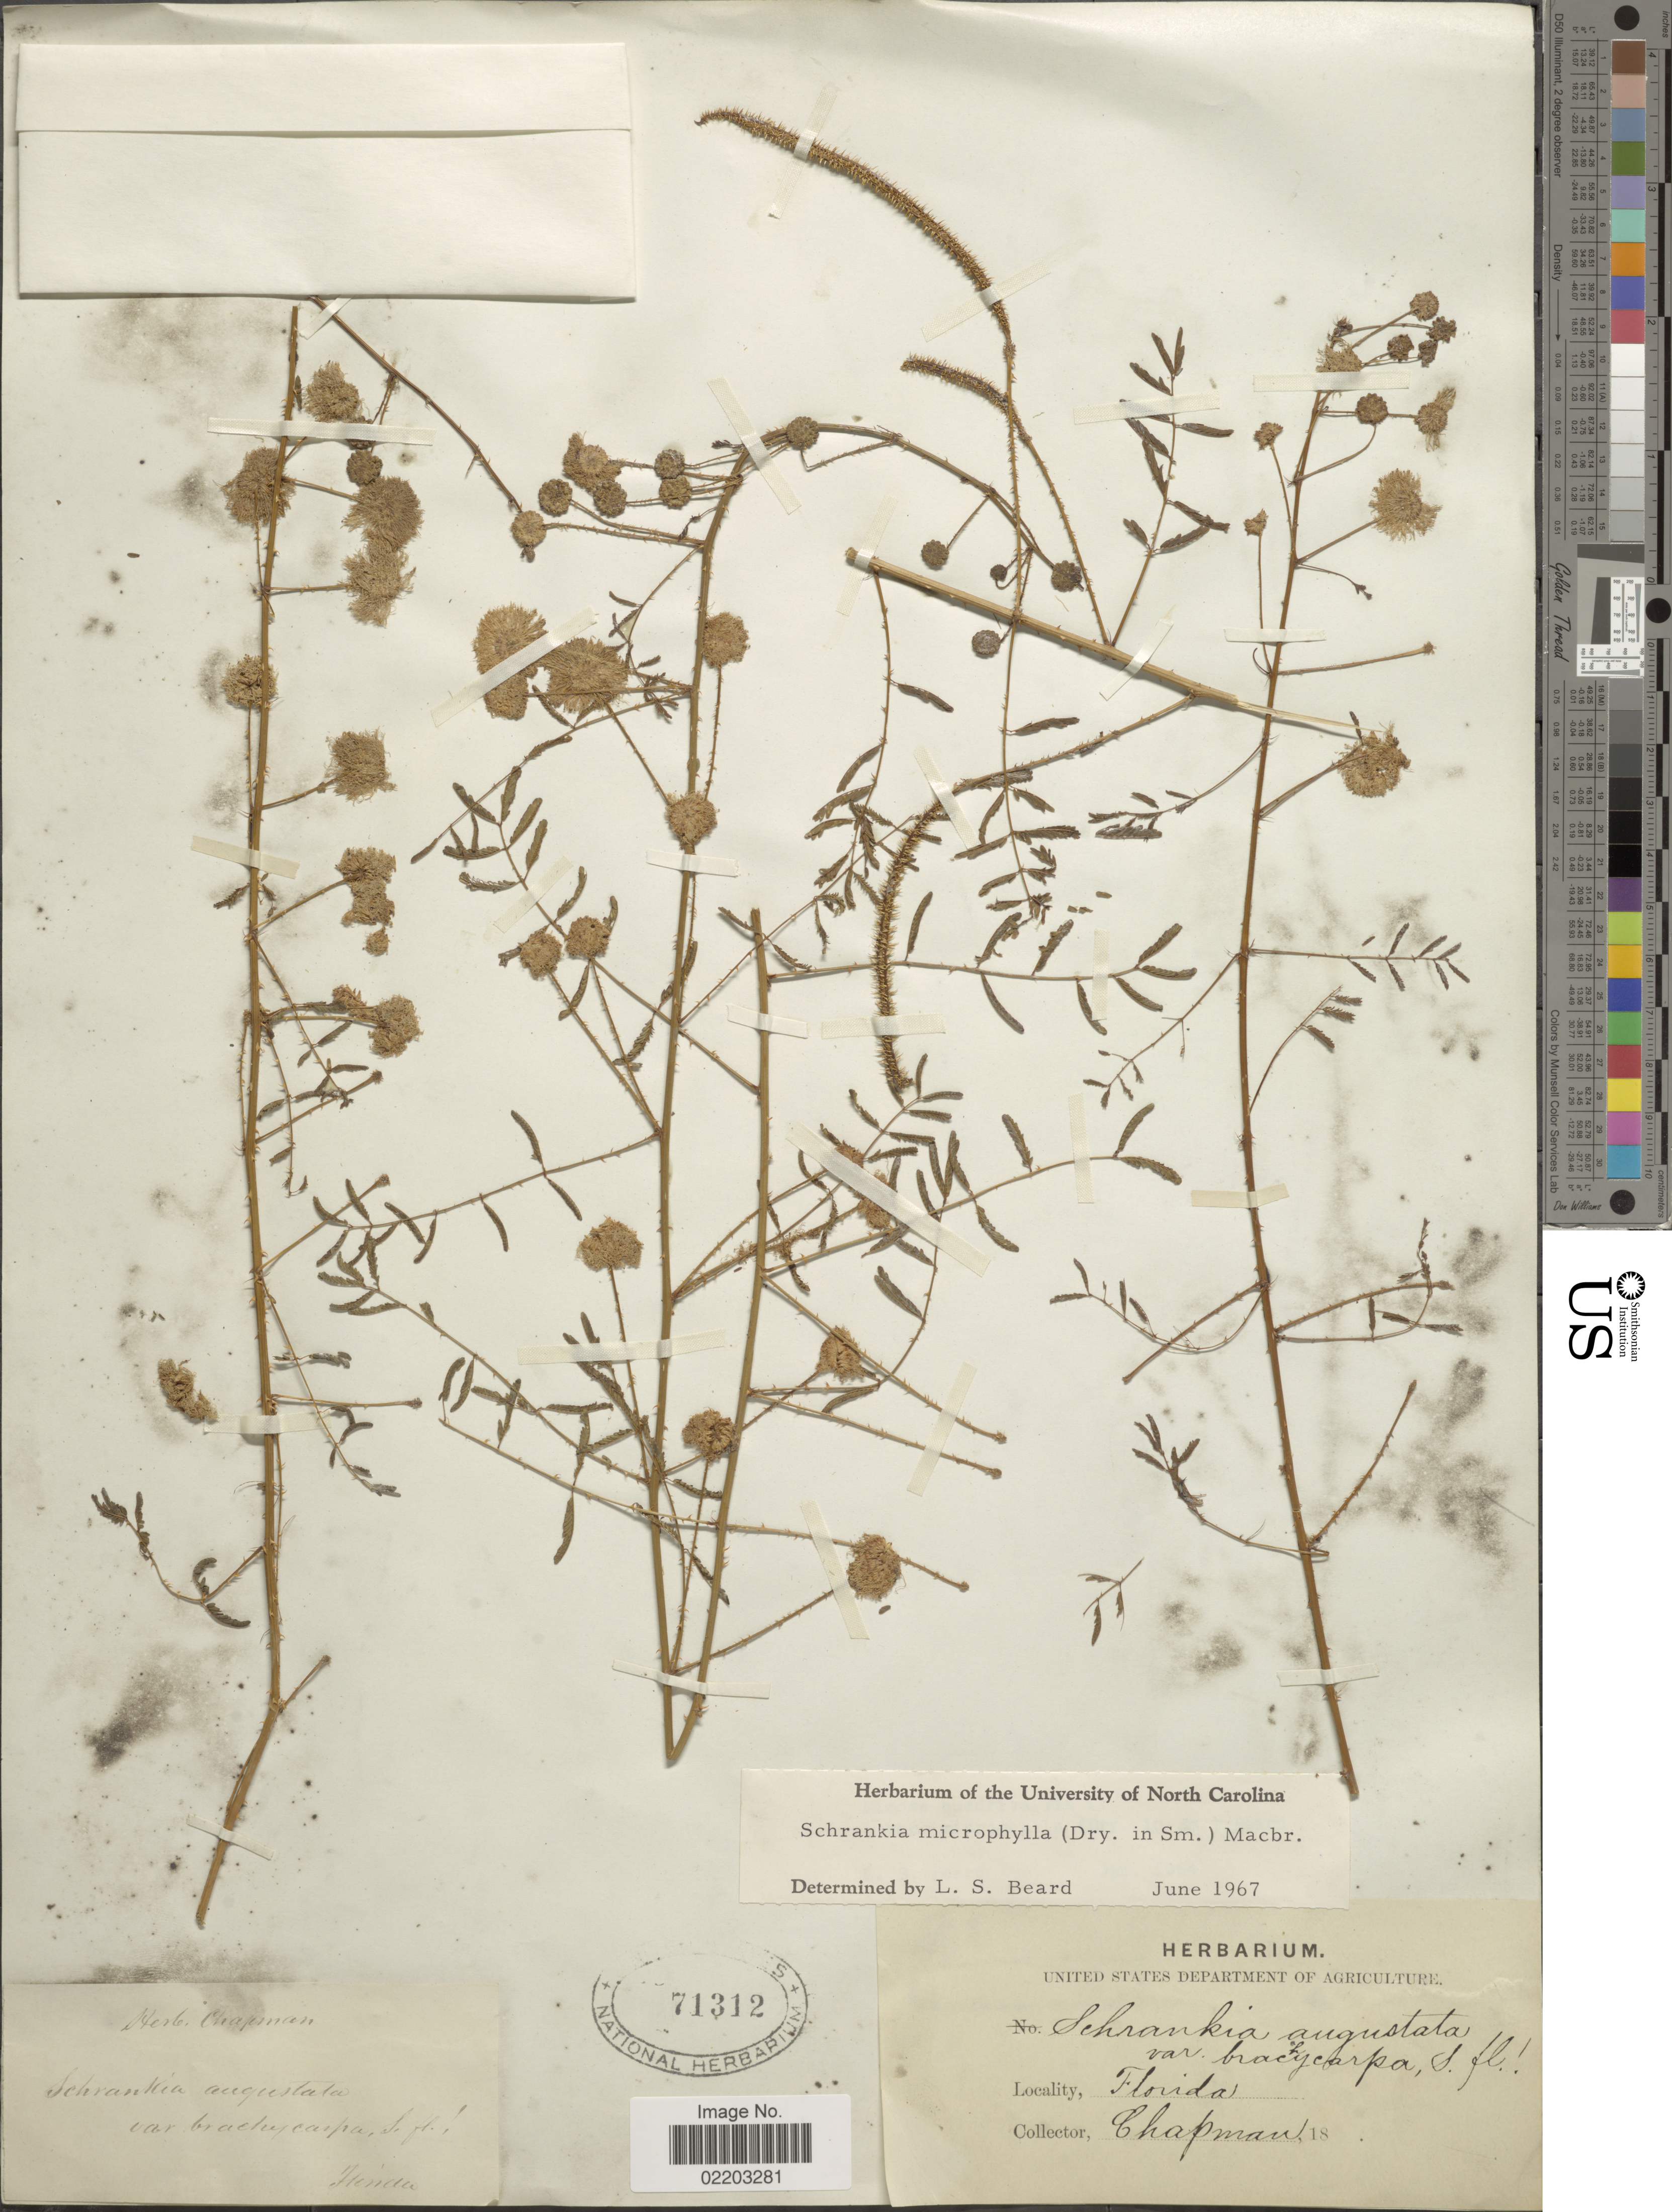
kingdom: Plantae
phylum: Tracheophyta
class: Magnoliopsida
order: Fabales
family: Fabaceae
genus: Mimosa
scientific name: Mimosa microphylla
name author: Dryand.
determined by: Strong, M. T., (US), Smithsonian Institution - National Museum of Natural History (UNITED STATES)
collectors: A. Chapman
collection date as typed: Transcribed d/m/y: //18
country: United States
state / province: Florida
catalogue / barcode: US 71312